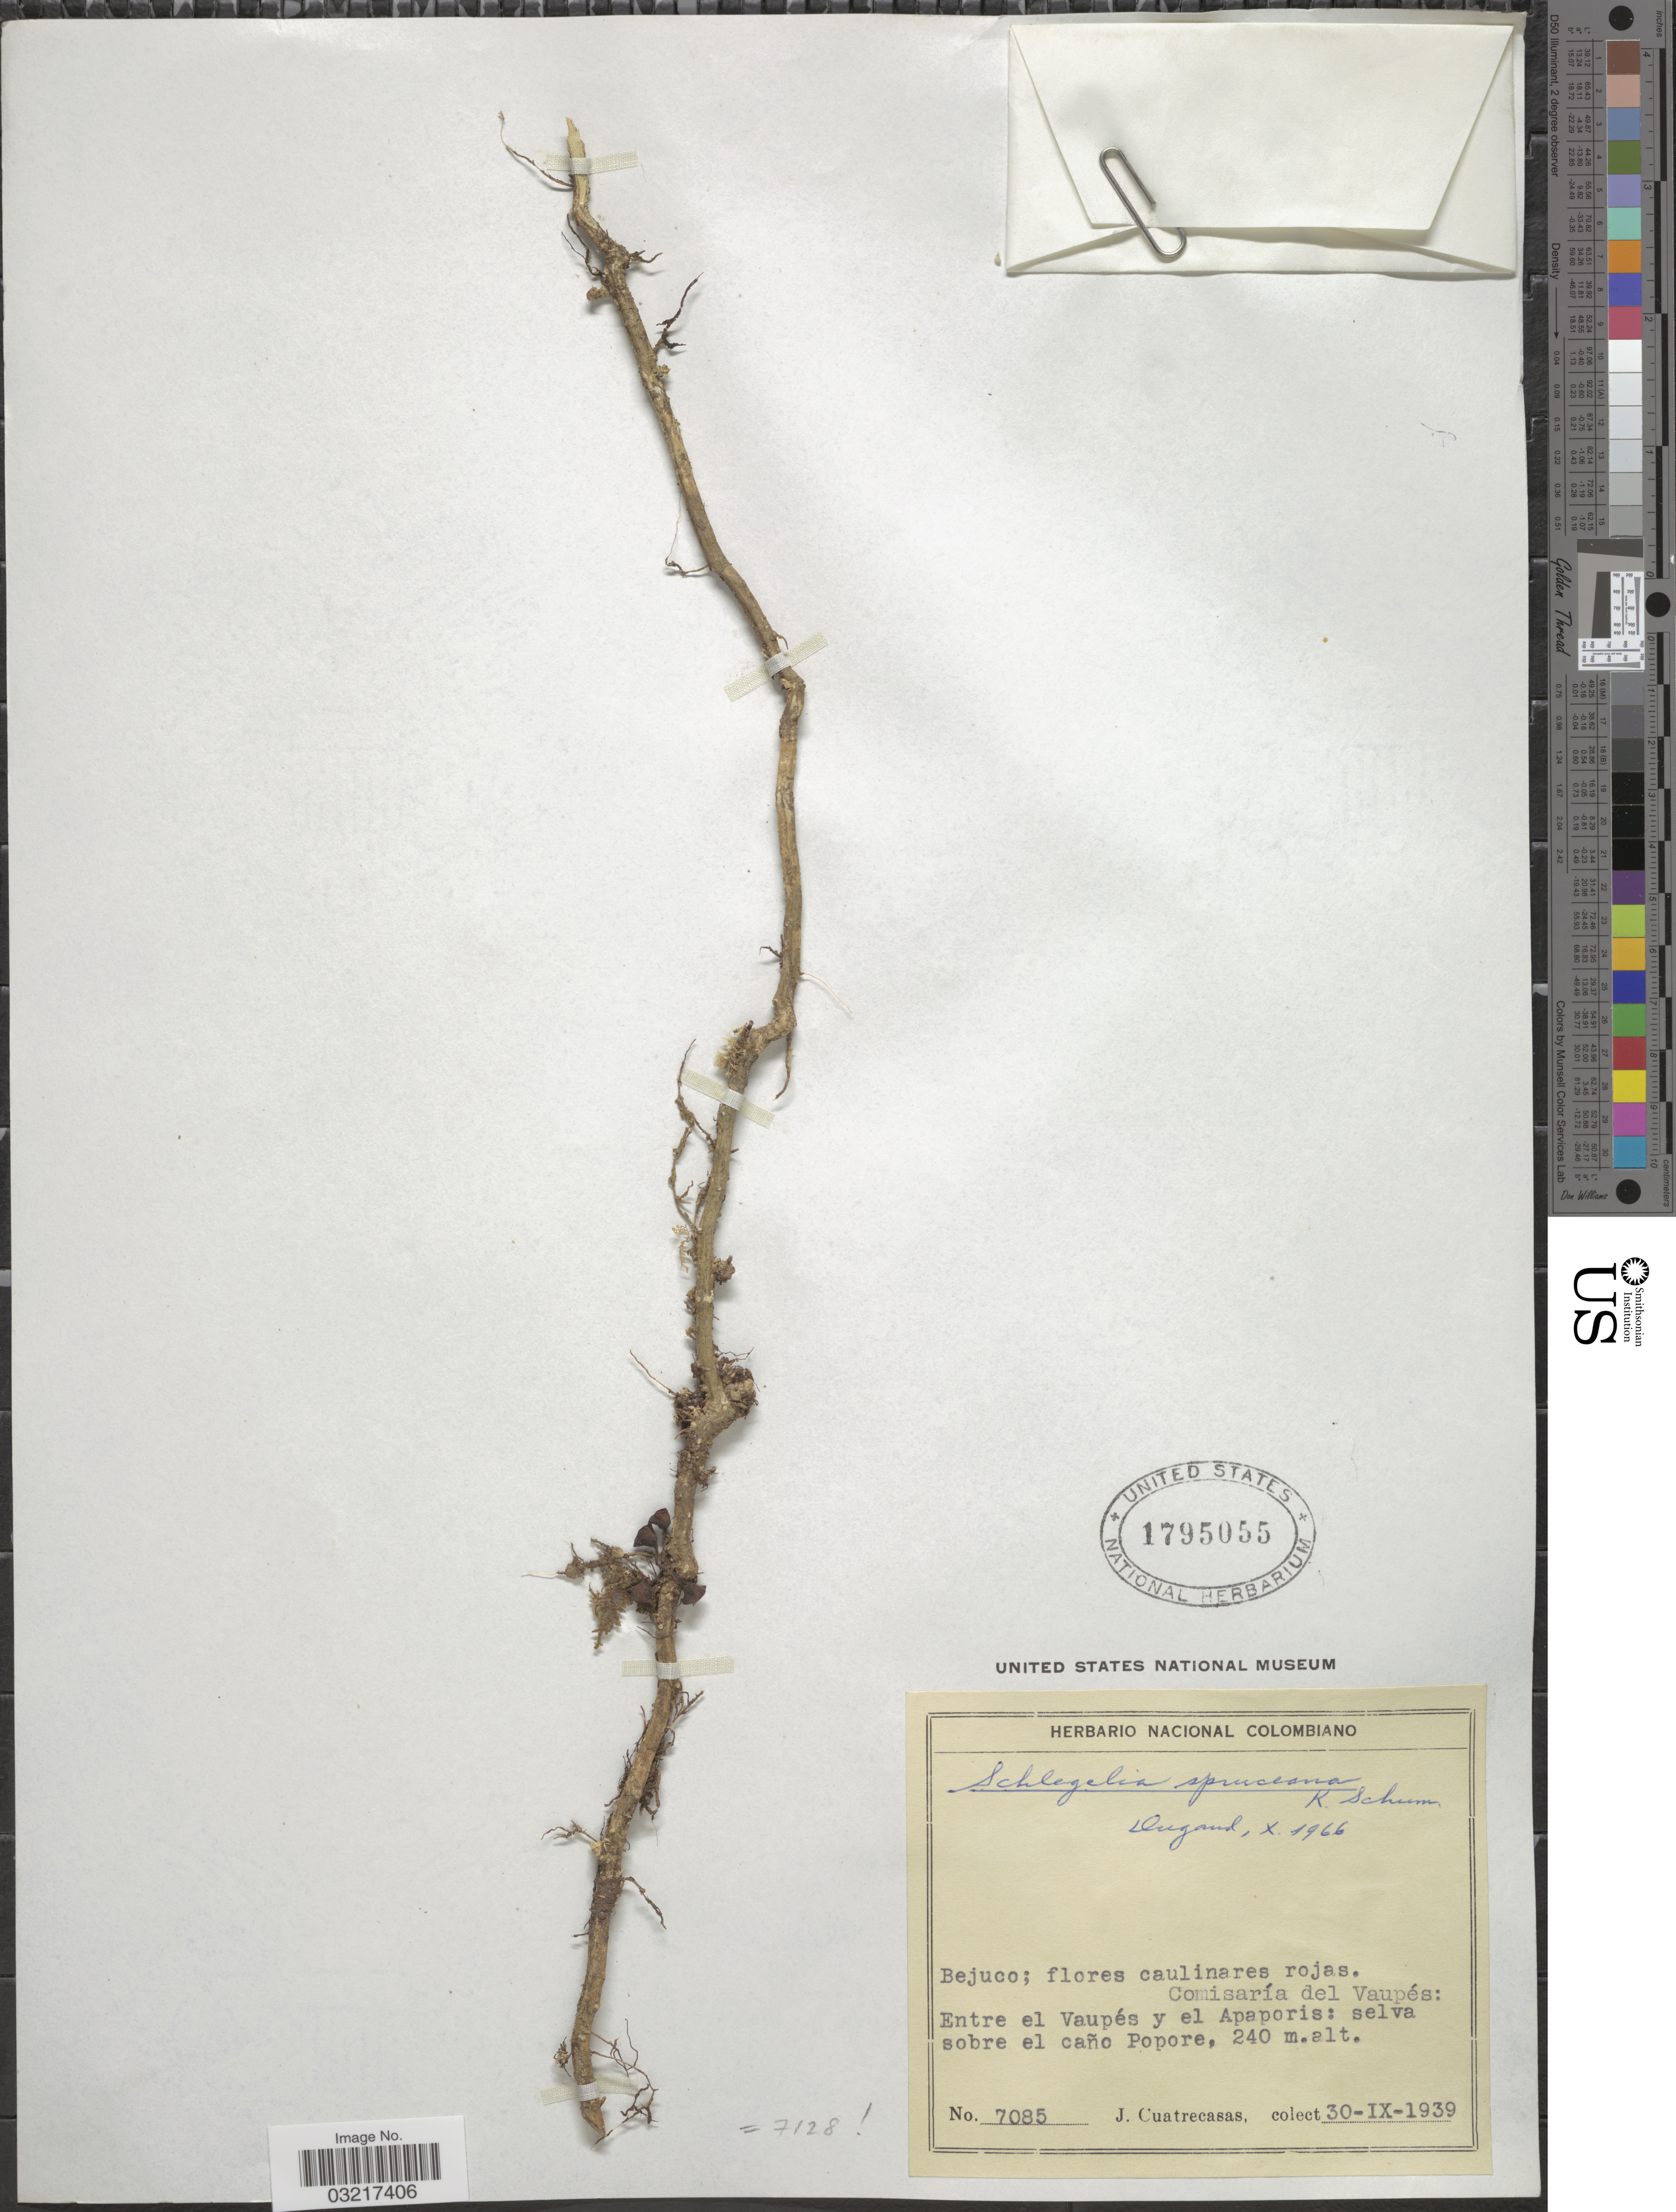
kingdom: Plantae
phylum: Tracheophyta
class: Magnoliopsida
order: Lamiales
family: Schlegeliaceae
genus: Schlegelia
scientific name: Schlegelia spruceana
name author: Bureau & K. Schum.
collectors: J. Cuatrecasas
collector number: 7085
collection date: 1939-09-30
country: Colombia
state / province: Vaupés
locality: Comisaría del Vaupés: Entre el Vaupés y el Apaporis: selva sobre el caño Popore.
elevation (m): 240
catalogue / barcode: US 1795055